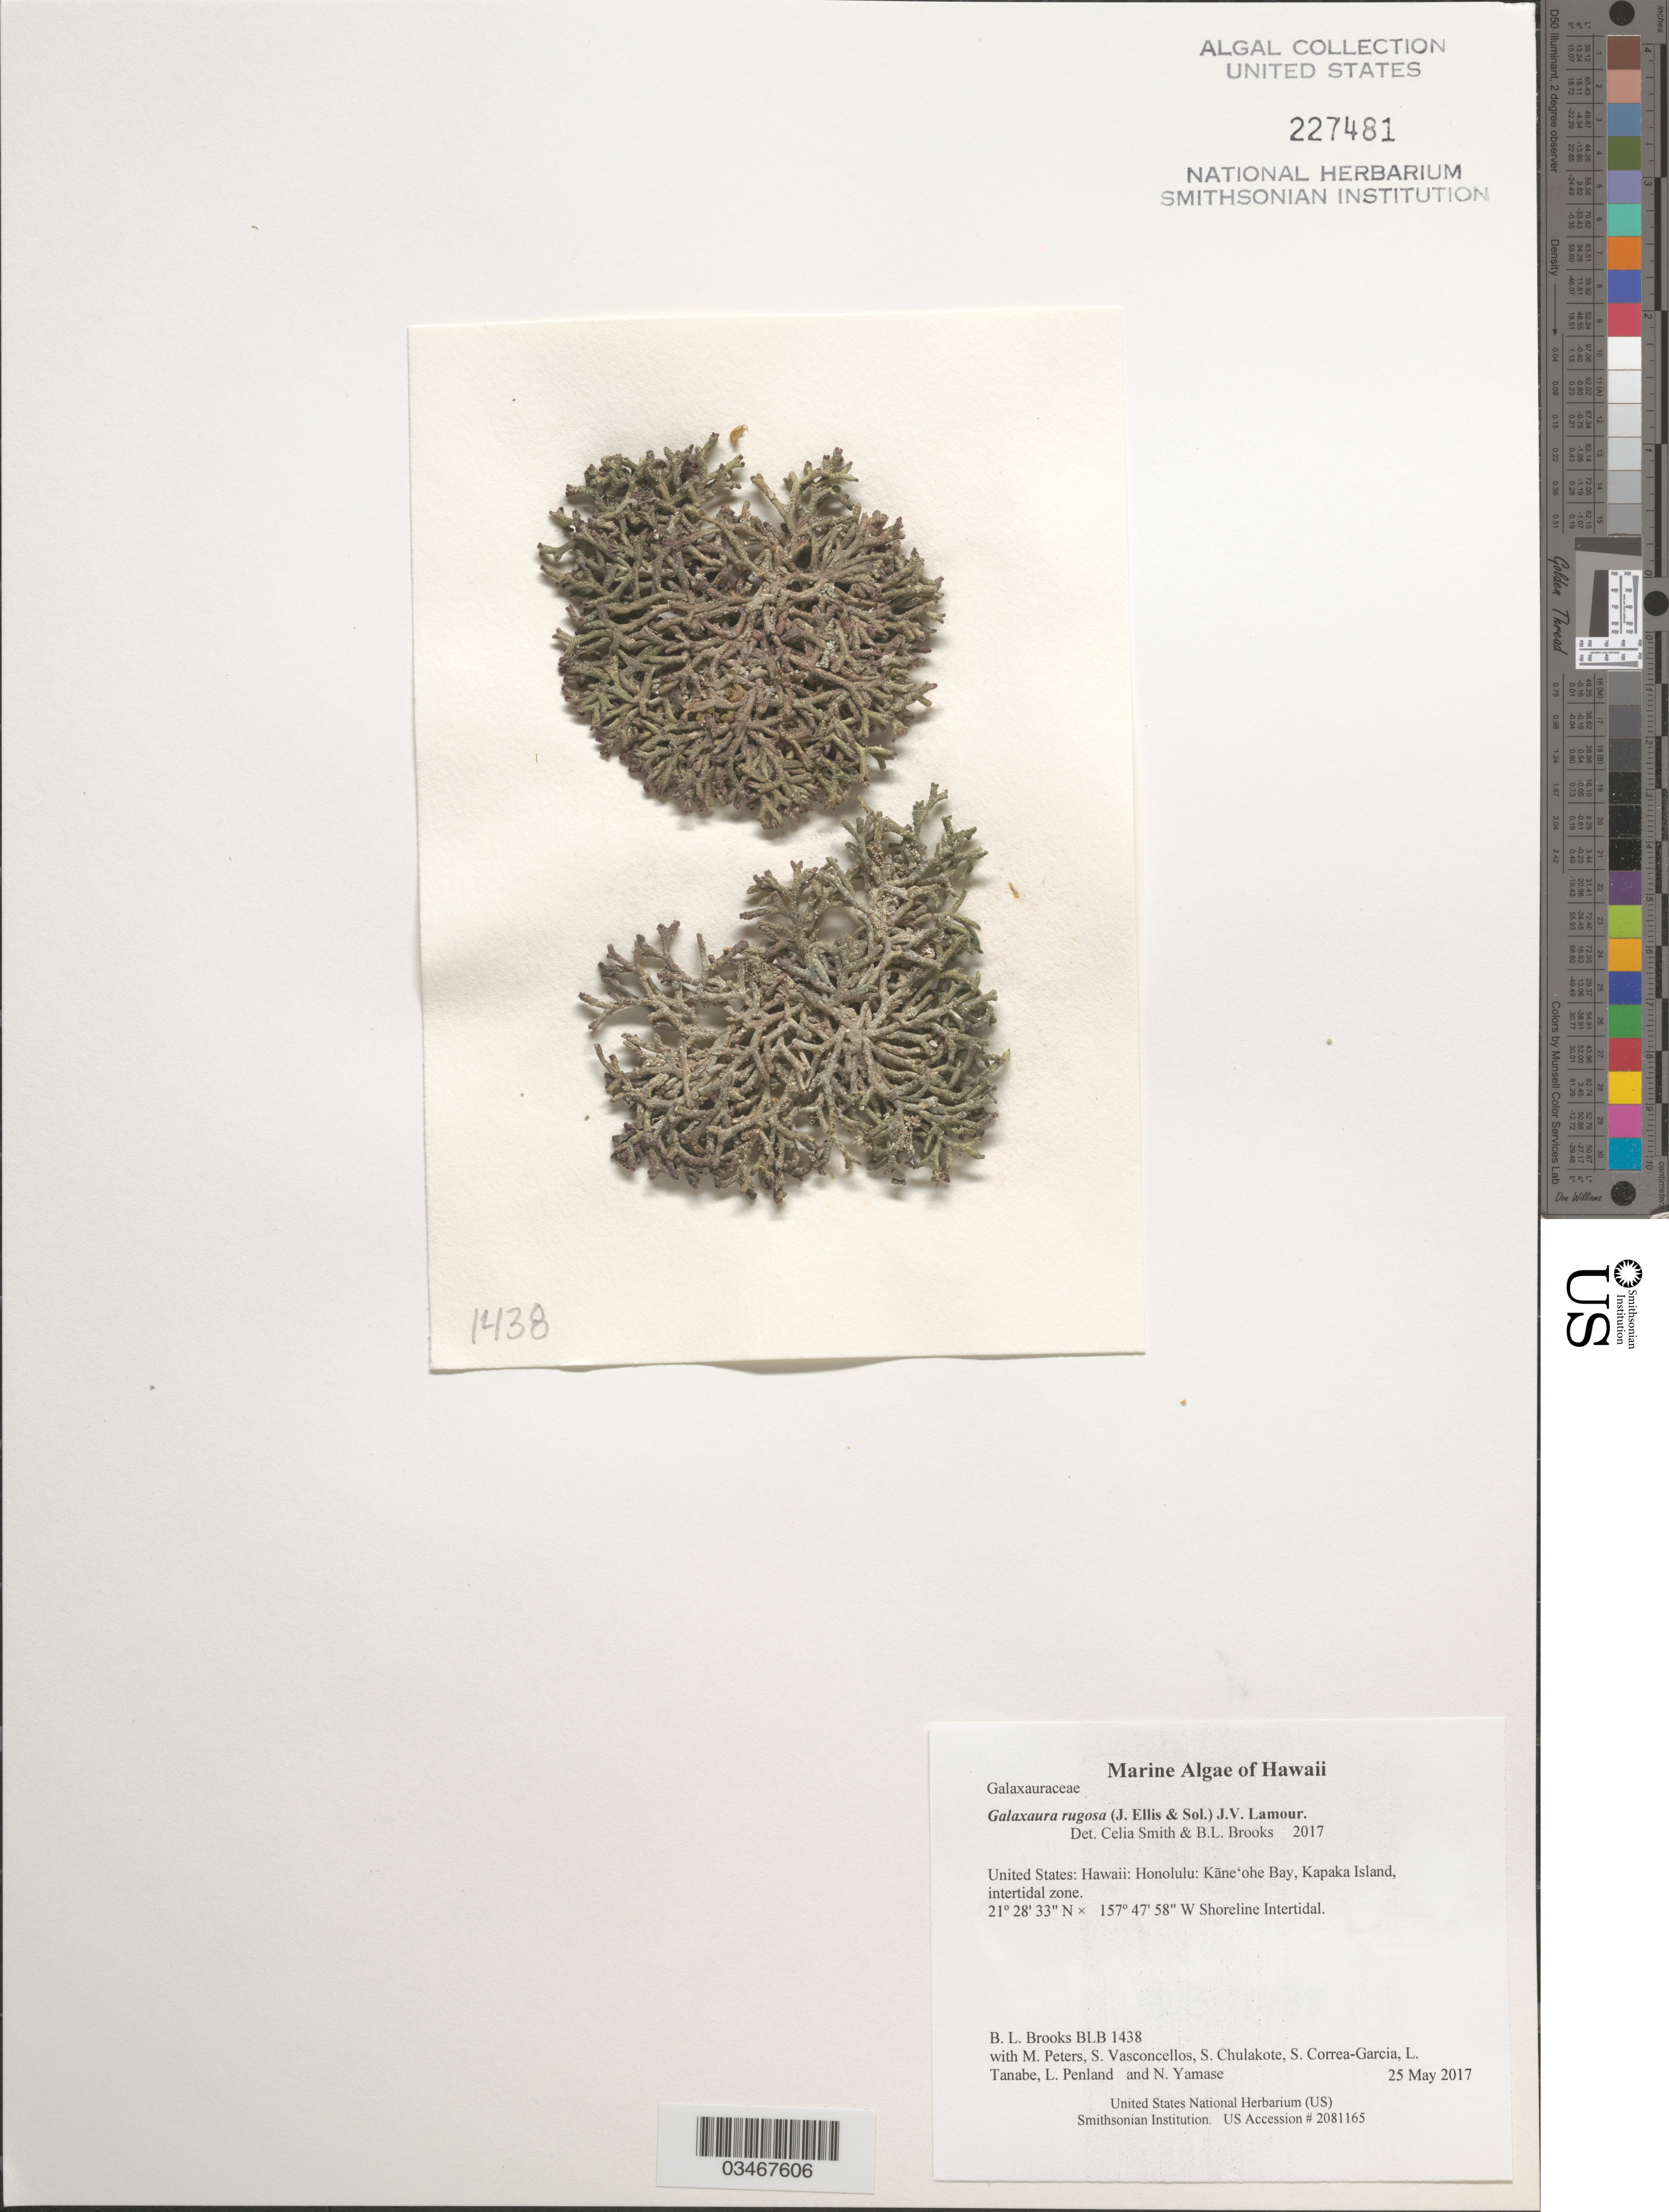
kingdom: Plantae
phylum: Rhodophyta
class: Florideophyceae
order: Nemaliales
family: Galaxauraceae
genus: Galaxaura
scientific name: Galaxaura rugosa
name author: (Ellis & Sol.) J.V.Lamouroux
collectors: B. Brooks, M. Peters, S. Vasconcellos, S. Chulakote & et al.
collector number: BLB 1438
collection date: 2017-05-25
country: United States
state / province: Hawaii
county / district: Honolulu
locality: Honolulu: Kāne'ohe Bay, Kapaka Island.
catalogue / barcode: US 227481